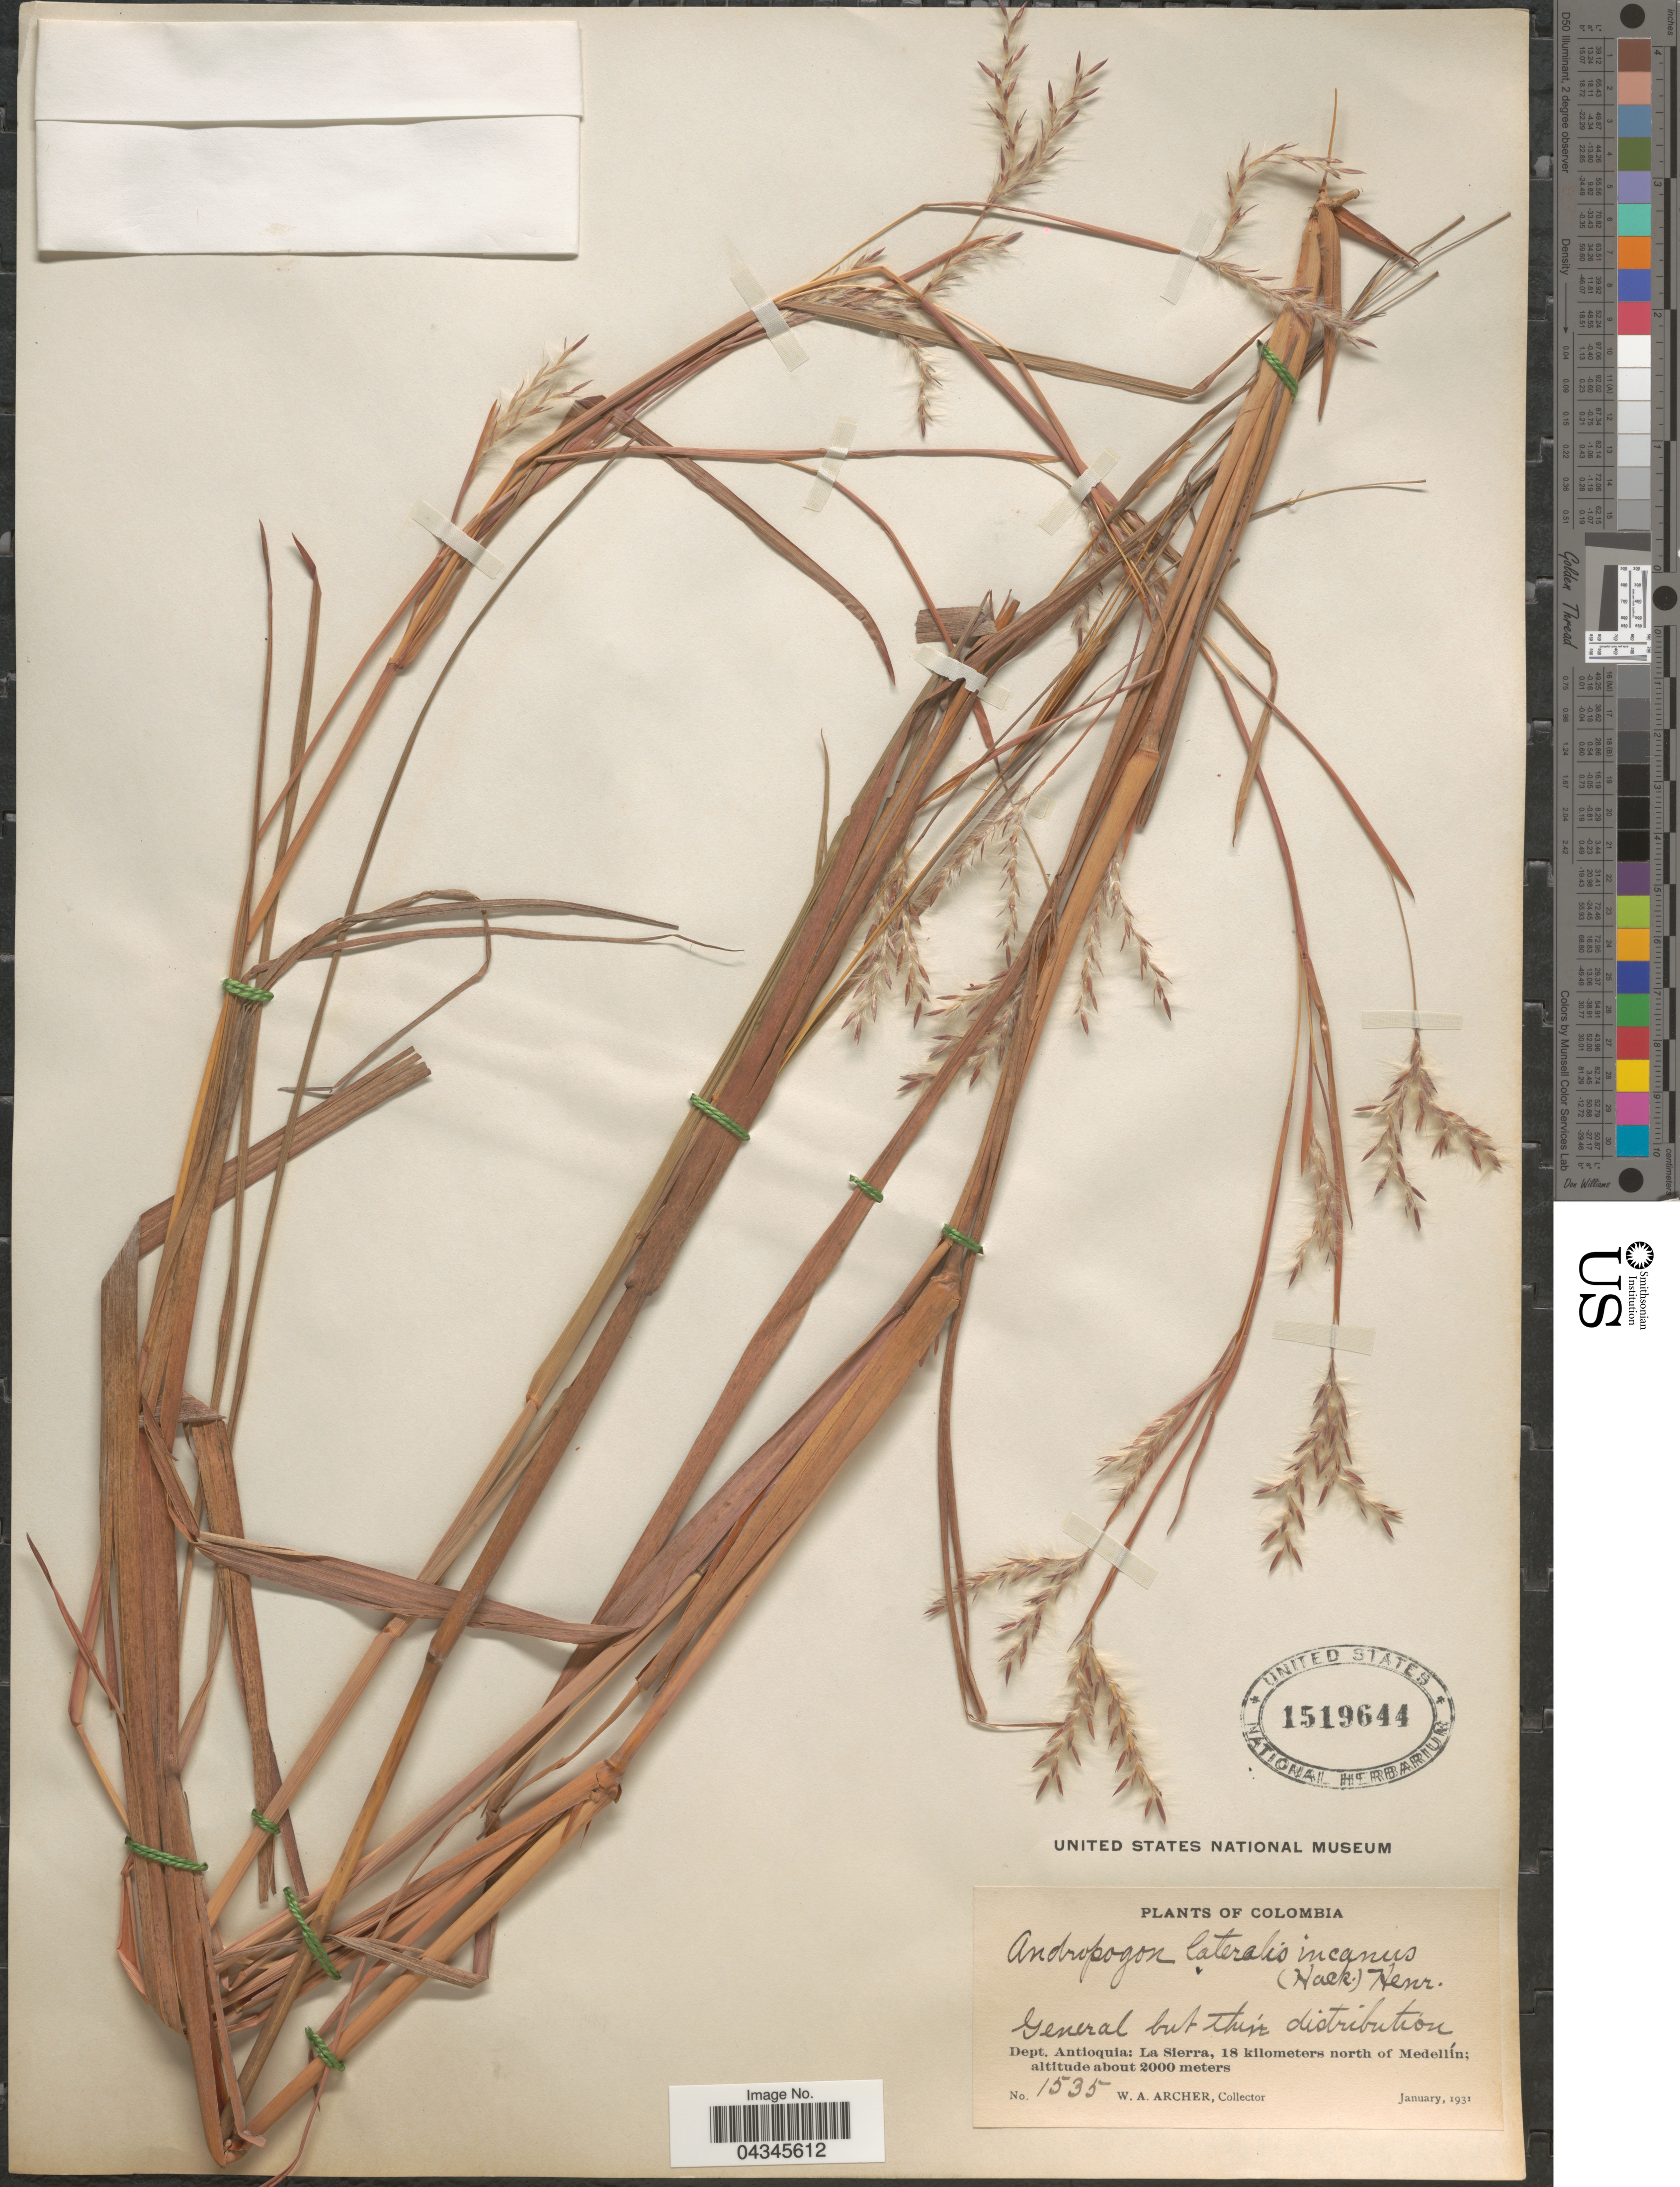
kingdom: Plantae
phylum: Tracheophyta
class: Liliopsida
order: Poales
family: Poaceae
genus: Andropogon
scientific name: Andropogon lateralis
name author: Nees in Mart.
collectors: W. Archer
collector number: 1535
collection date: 1931-01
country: Colombia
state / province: Antioquia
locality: Dept. Antioquia: La Sierra, 18 kilometers north of Medellín.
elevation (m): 2000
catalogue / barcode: US 1519644